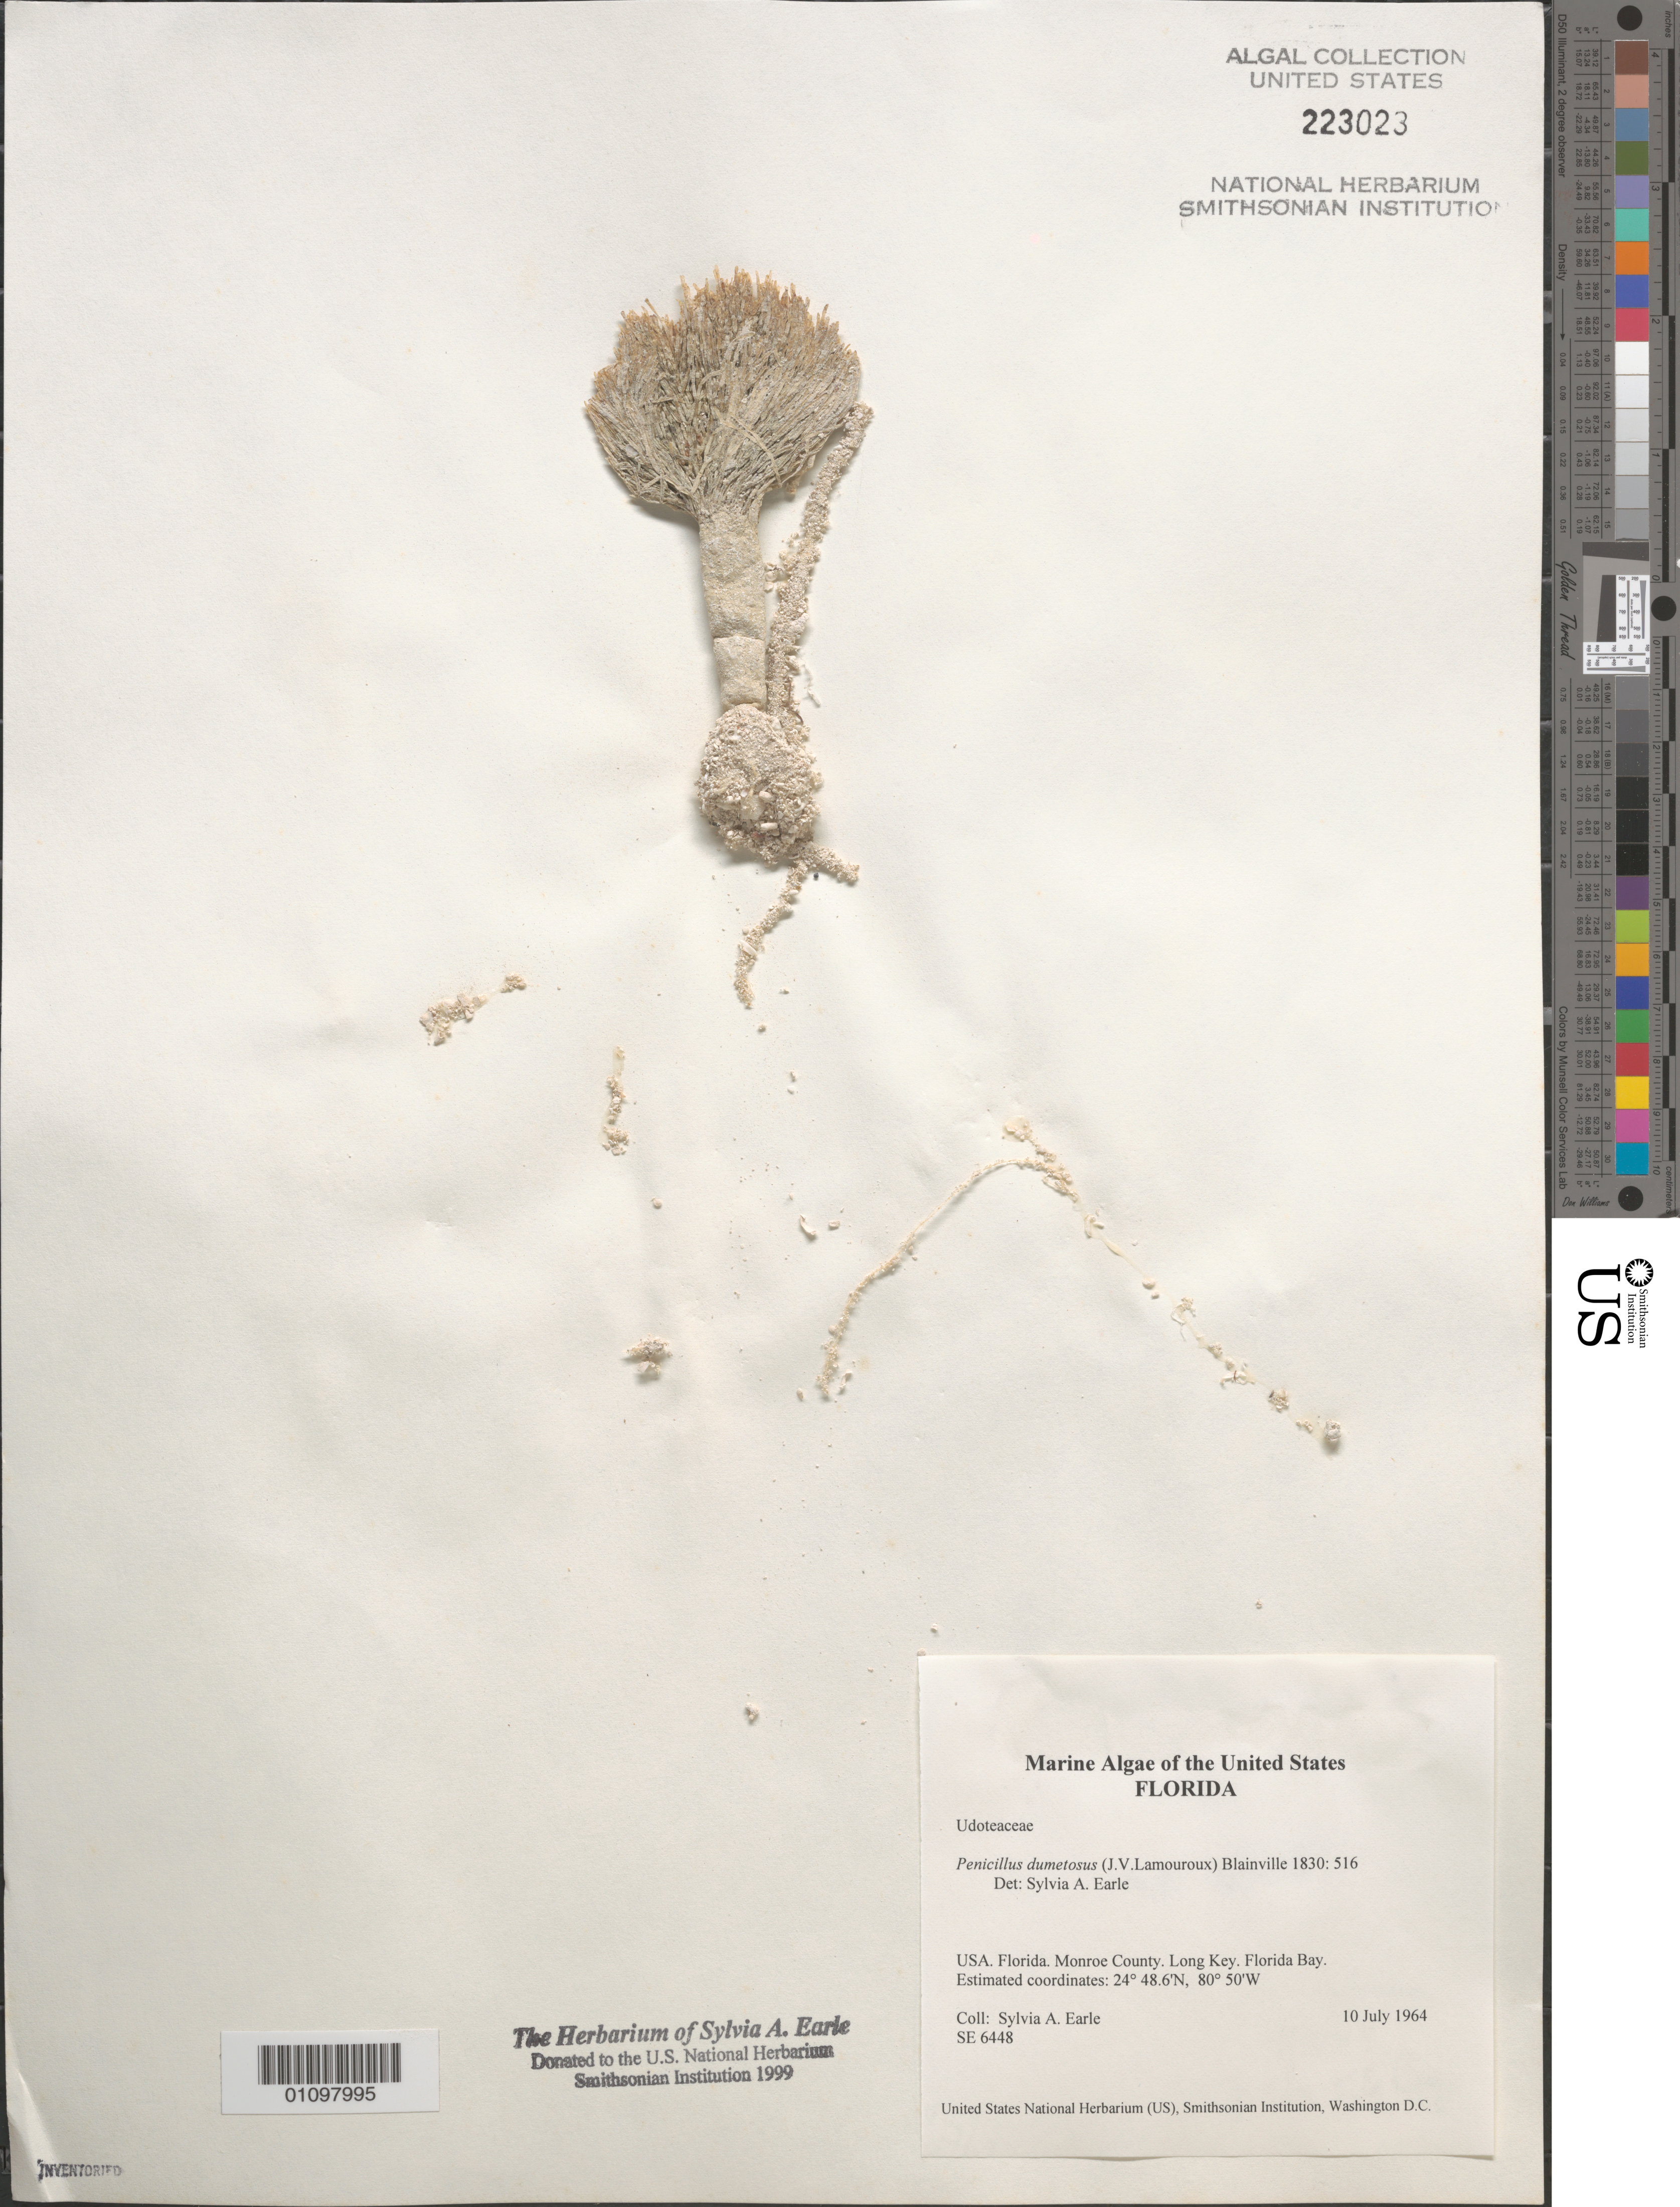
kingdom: Plantae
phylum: Chlorophyta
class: Ulvophyceae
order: Bryopsidales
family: Udoteaceae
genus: Penicillus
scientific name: Penicillus dumetosus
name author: (J.V.Lamouroux) Blainville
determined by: Earle, S. A.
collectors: S. A. Earle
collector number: SE 6448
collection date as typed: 10 Jul 1964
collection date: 1964-07-10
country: United States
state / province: Florida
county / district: Monroe County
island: Long Key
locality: Florida Bay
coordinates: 24 48.6'N, 80 50'W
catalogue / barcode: US 223023